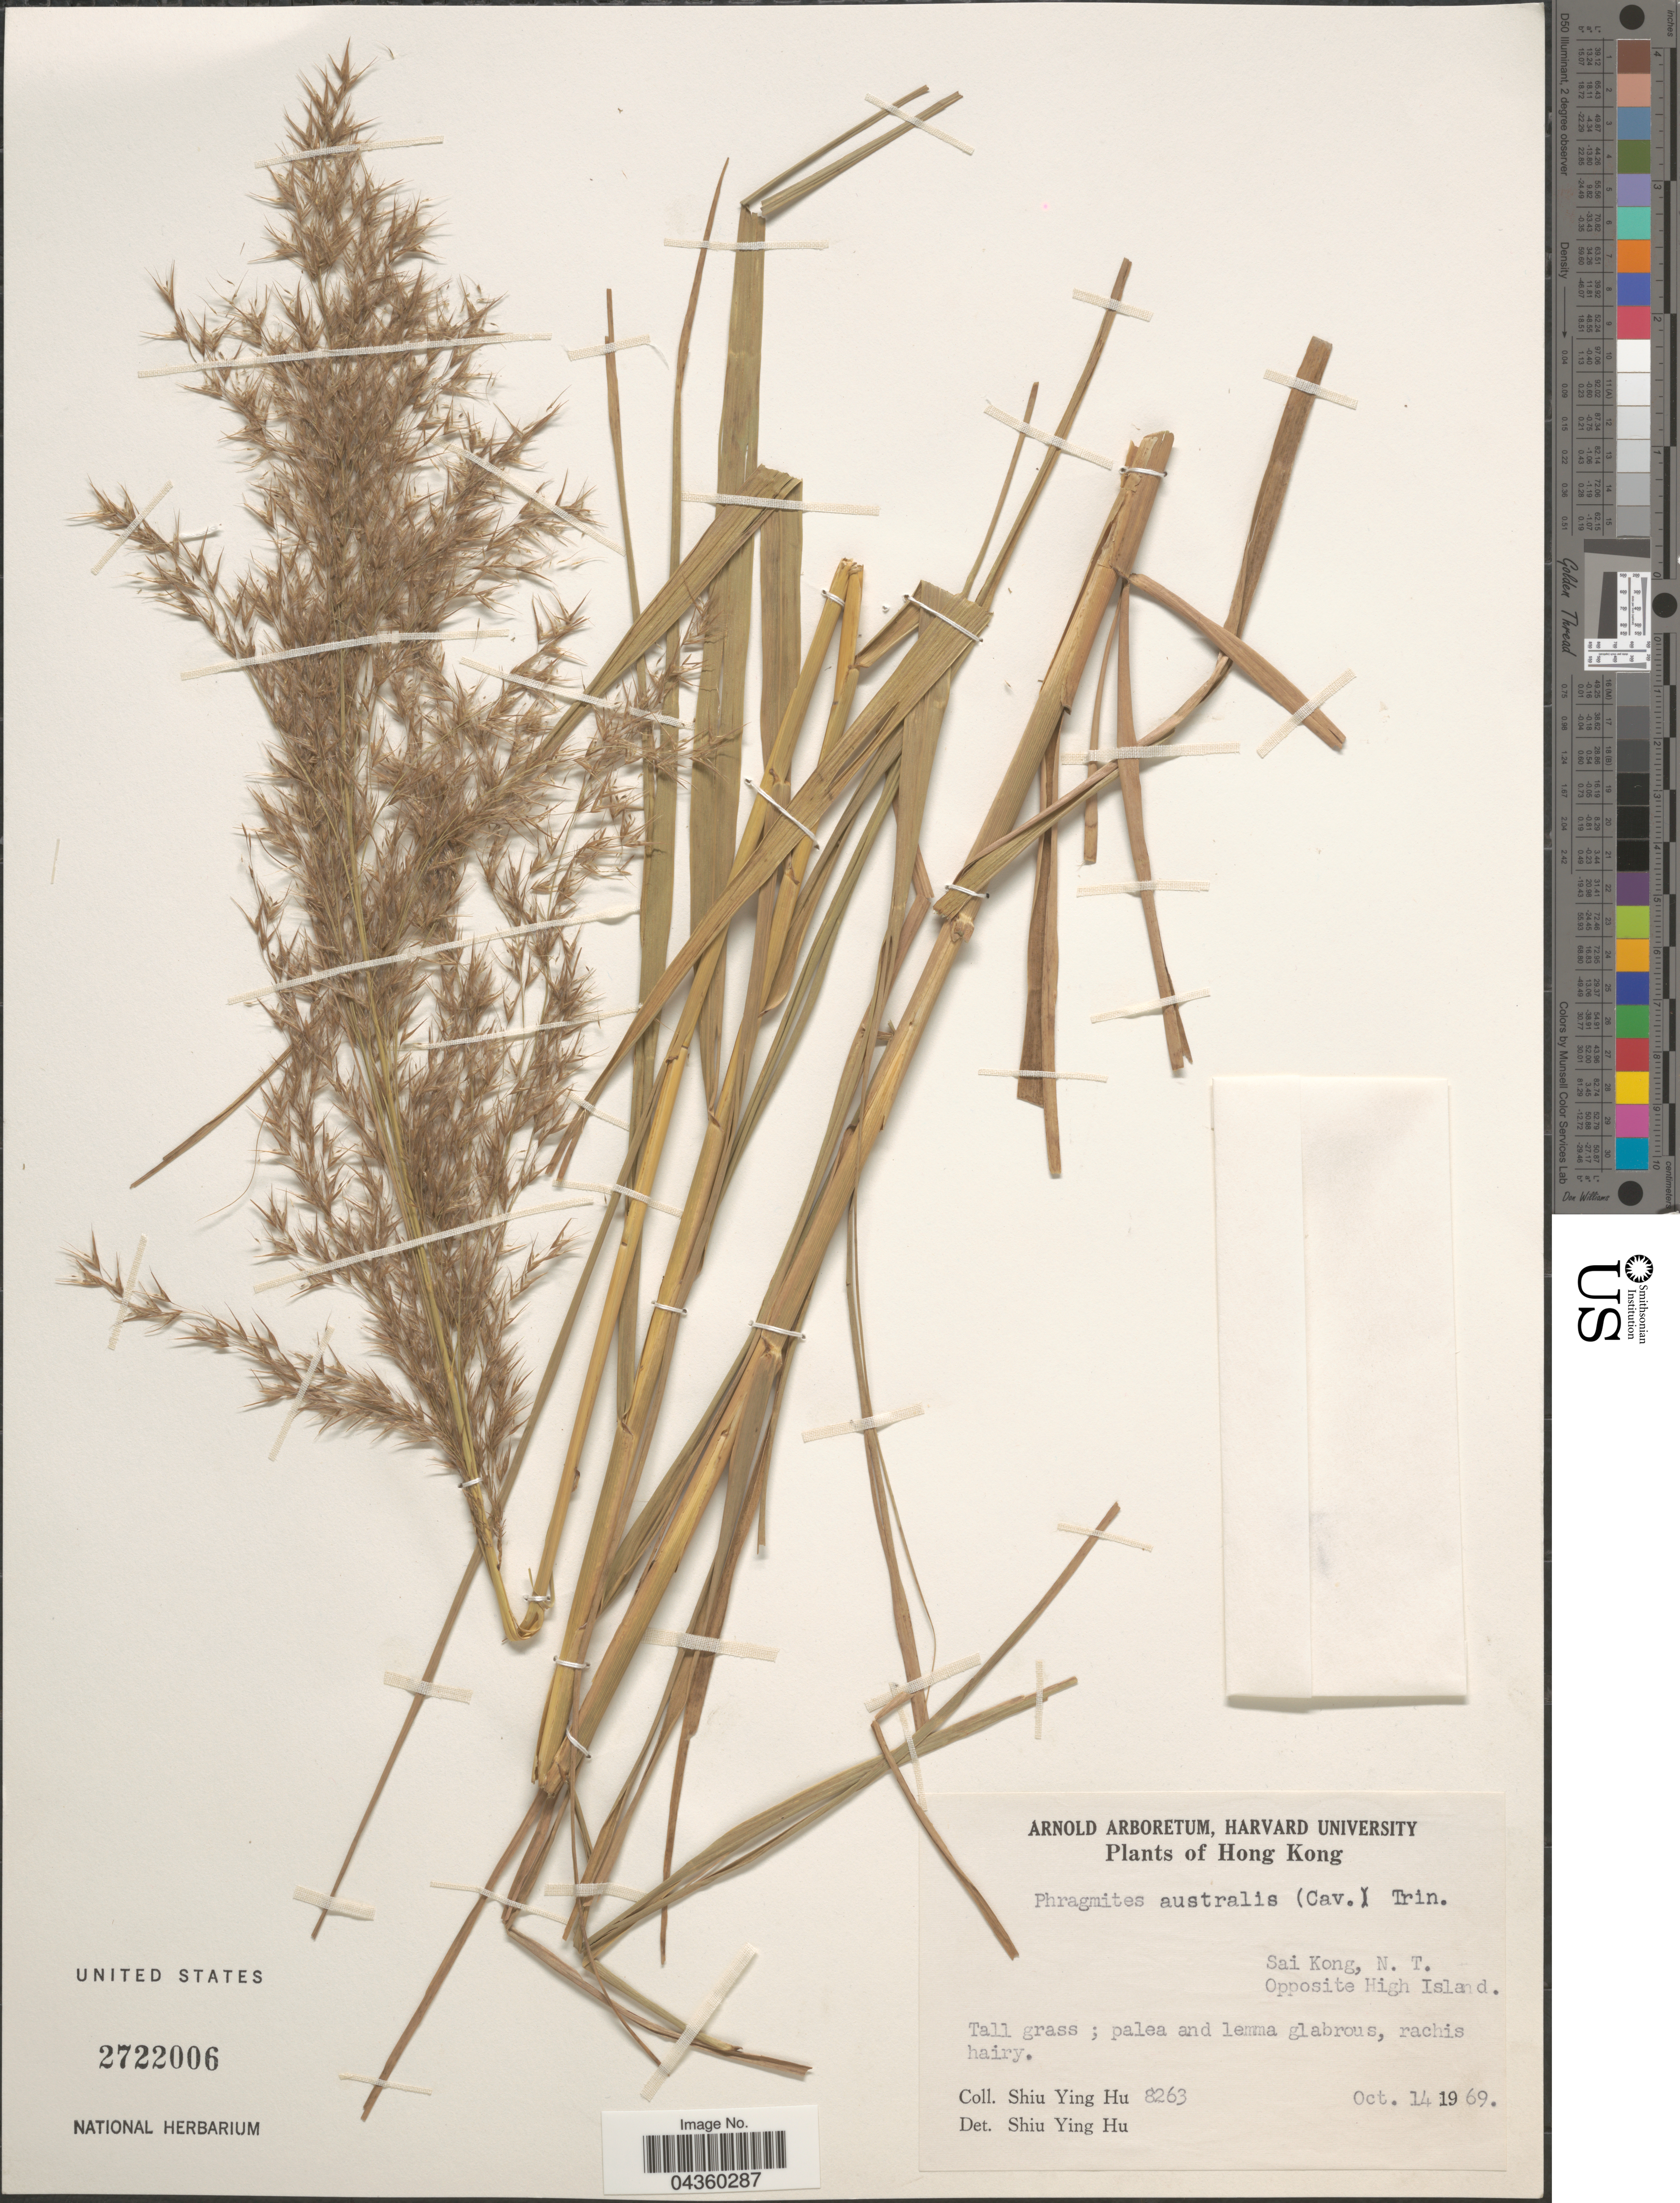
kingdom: Plantae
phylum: Tracheophyta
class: Liliopsida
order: Poales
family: Poaceae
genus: Phragmites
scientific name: Phragmites karka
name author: (Retz.) Trin. ex Steud.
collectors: S. Y. Hu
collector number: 8263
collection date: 1969-10-14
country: China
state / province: Hong Kong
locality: Sai Kong, N. T. Opposite High Island.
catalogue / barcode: US 2722006